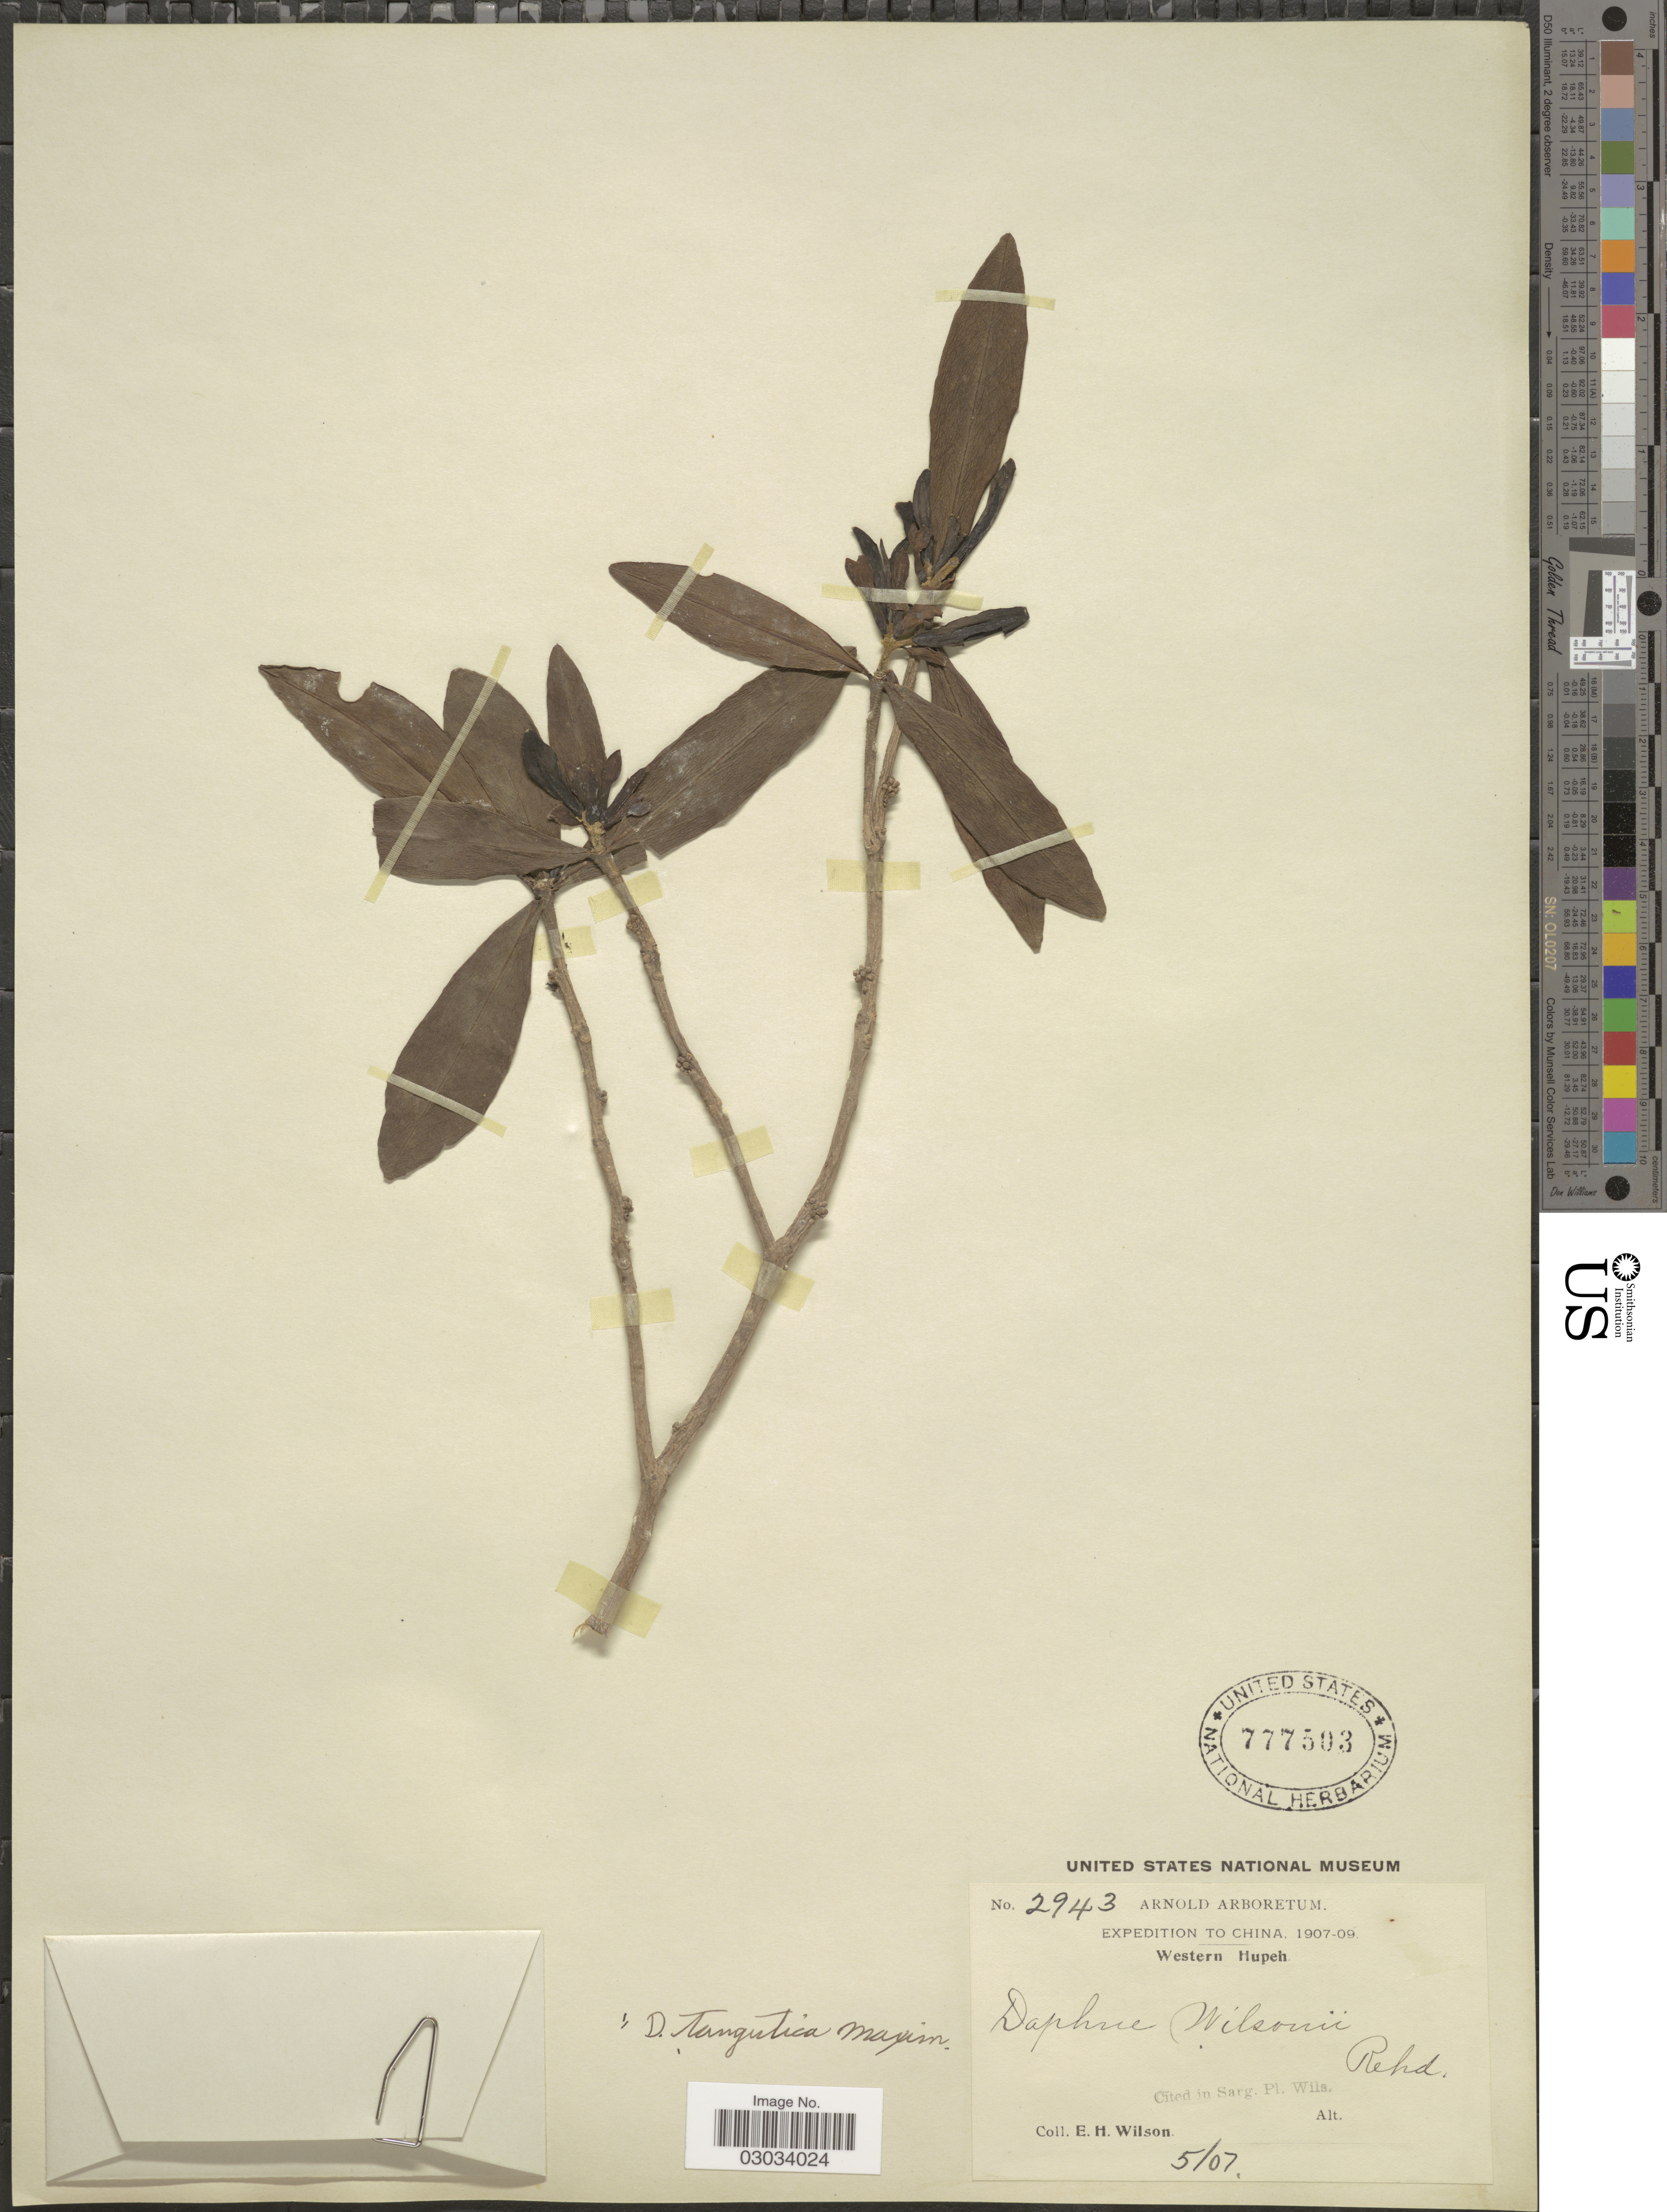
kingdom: Plantae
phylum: Tracheophyta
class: Magnoliopsida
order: Malvales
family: Thymelaeaceae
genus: Daphne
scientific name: Daphne tangutica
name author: Maxim.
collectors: E. Wilson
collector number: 2943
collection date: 1907-05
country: China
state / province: Hubei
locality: Western Hupeh.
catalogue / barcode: US 777503